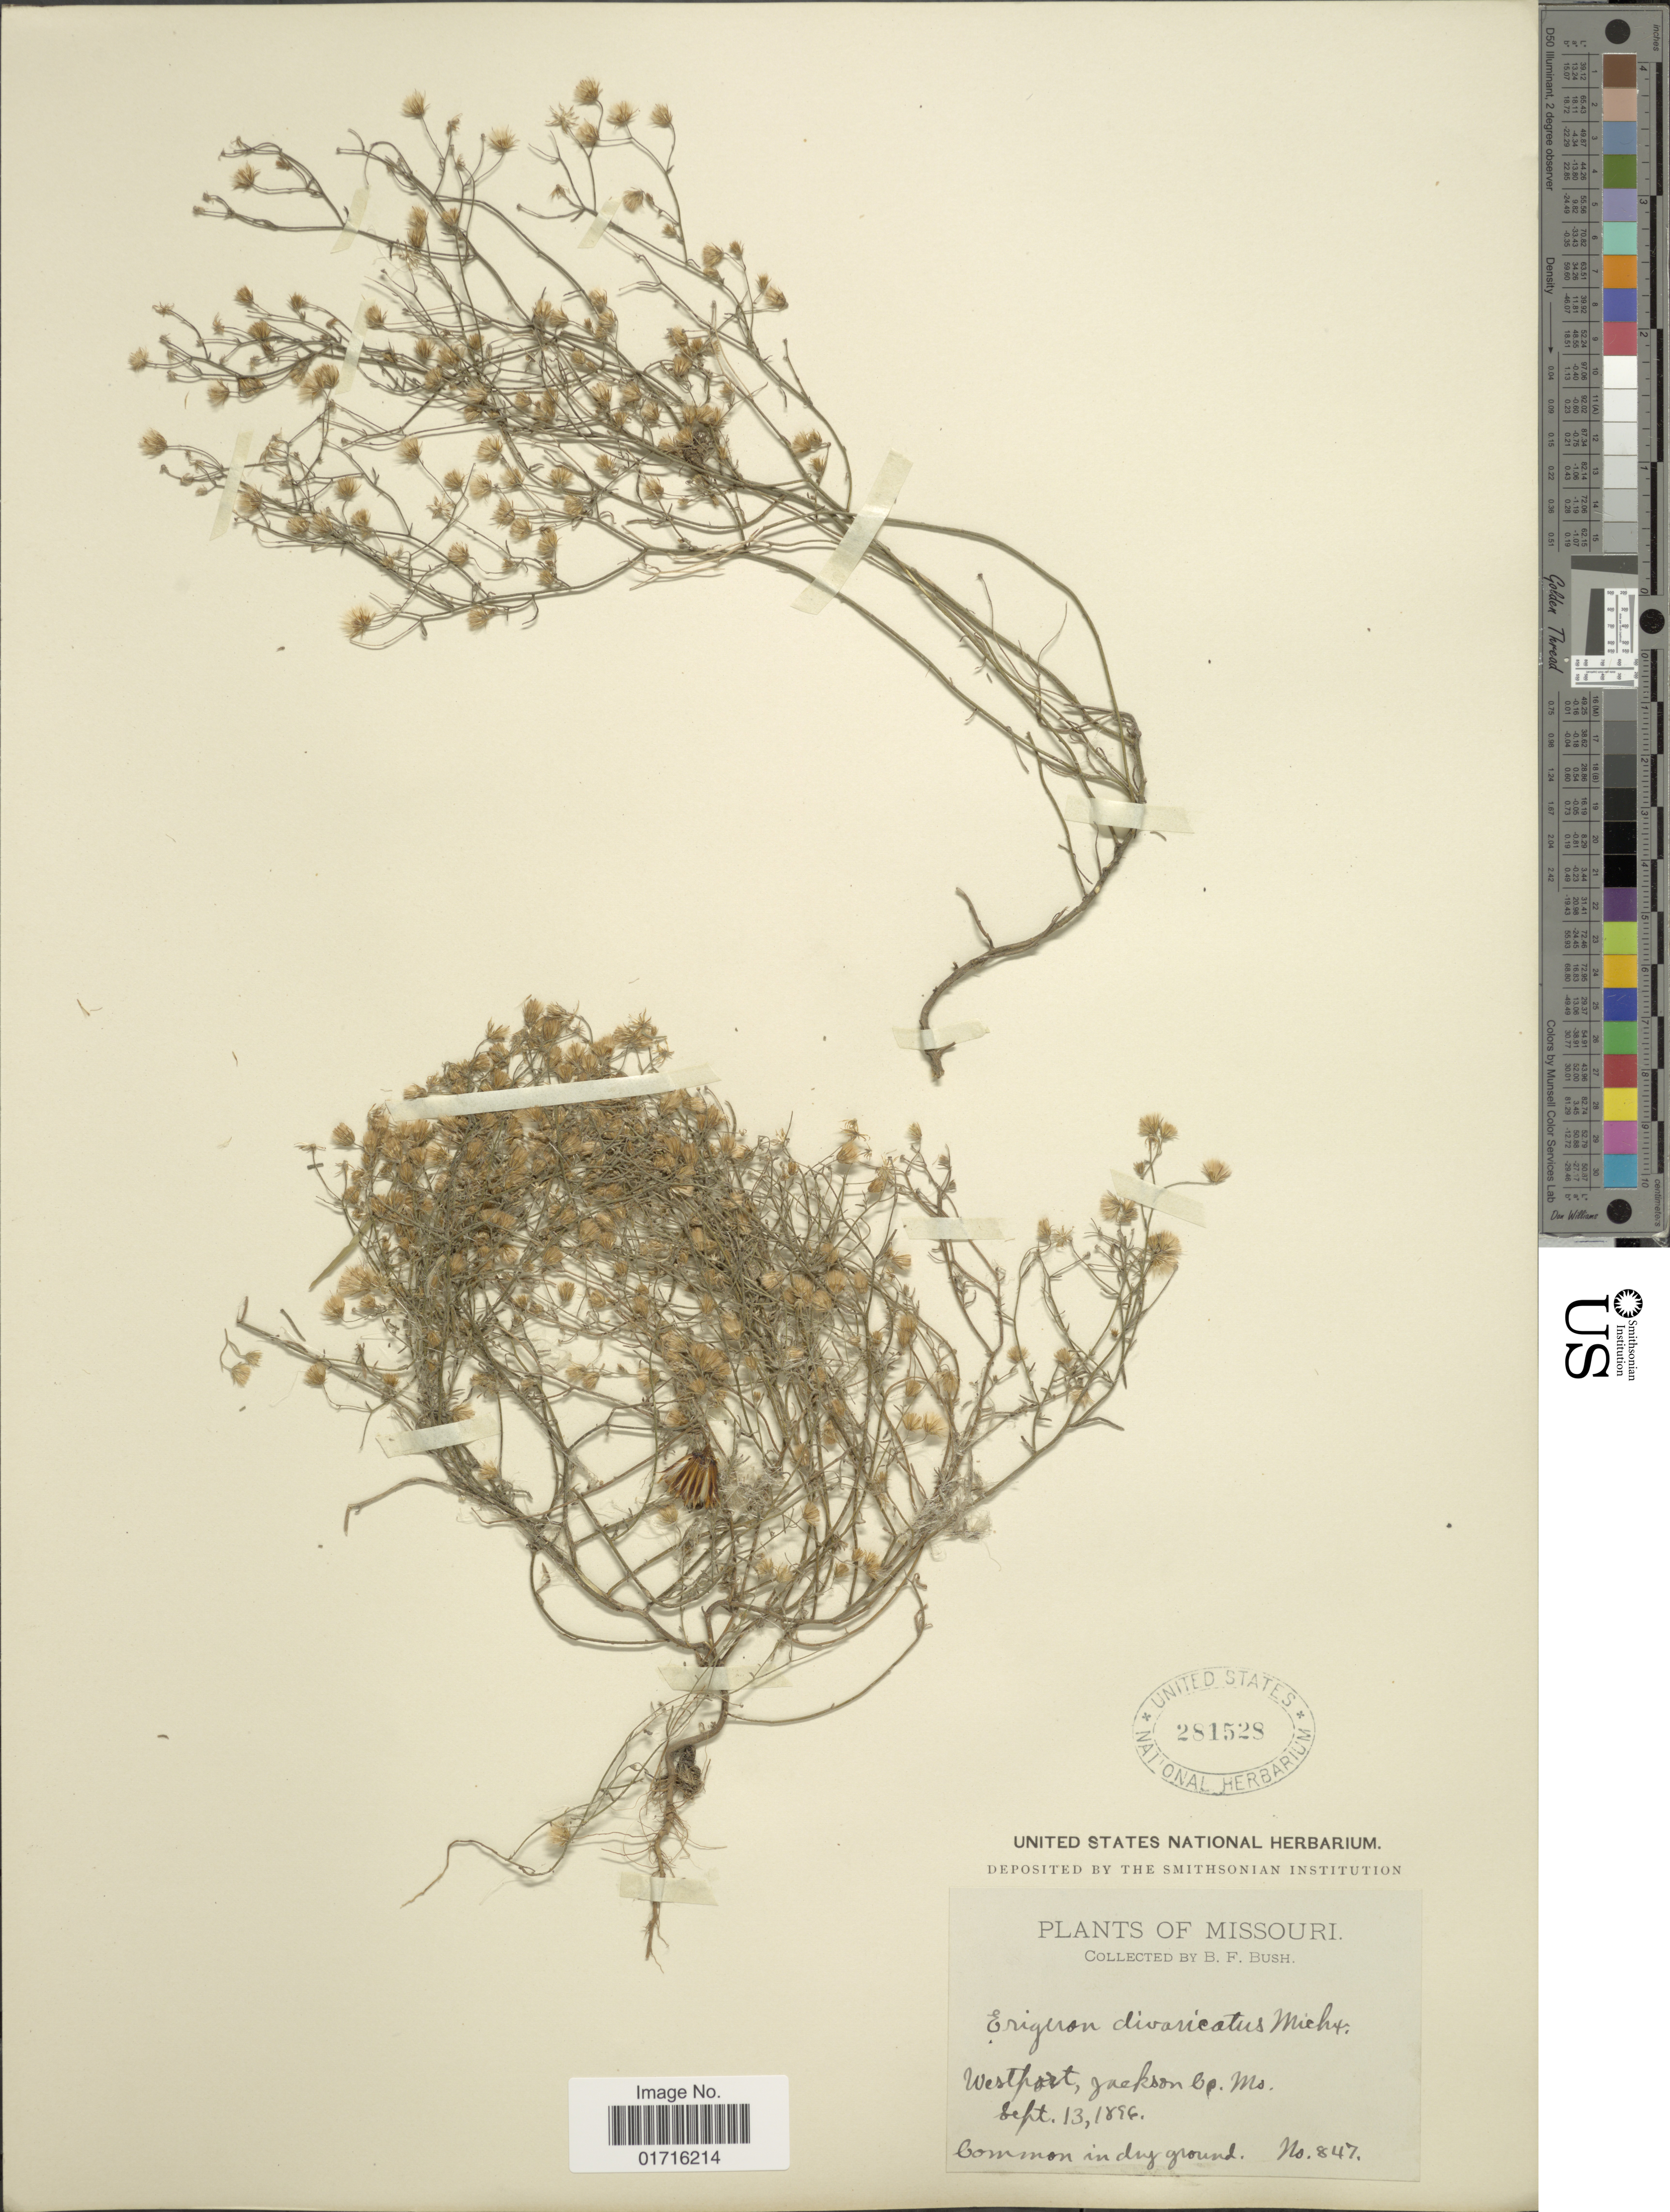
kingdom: Plantae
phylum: Tracheophyta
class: Magnoliopsida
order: Asterales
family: Asteraceae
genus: Conyza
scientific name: Conyza divaricata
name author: Spreng.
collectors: B. F. Bush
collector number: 847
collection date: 1896-09-13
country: United States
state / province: Missouri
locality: Westfort, Jackson Co.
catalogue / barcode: US 281528